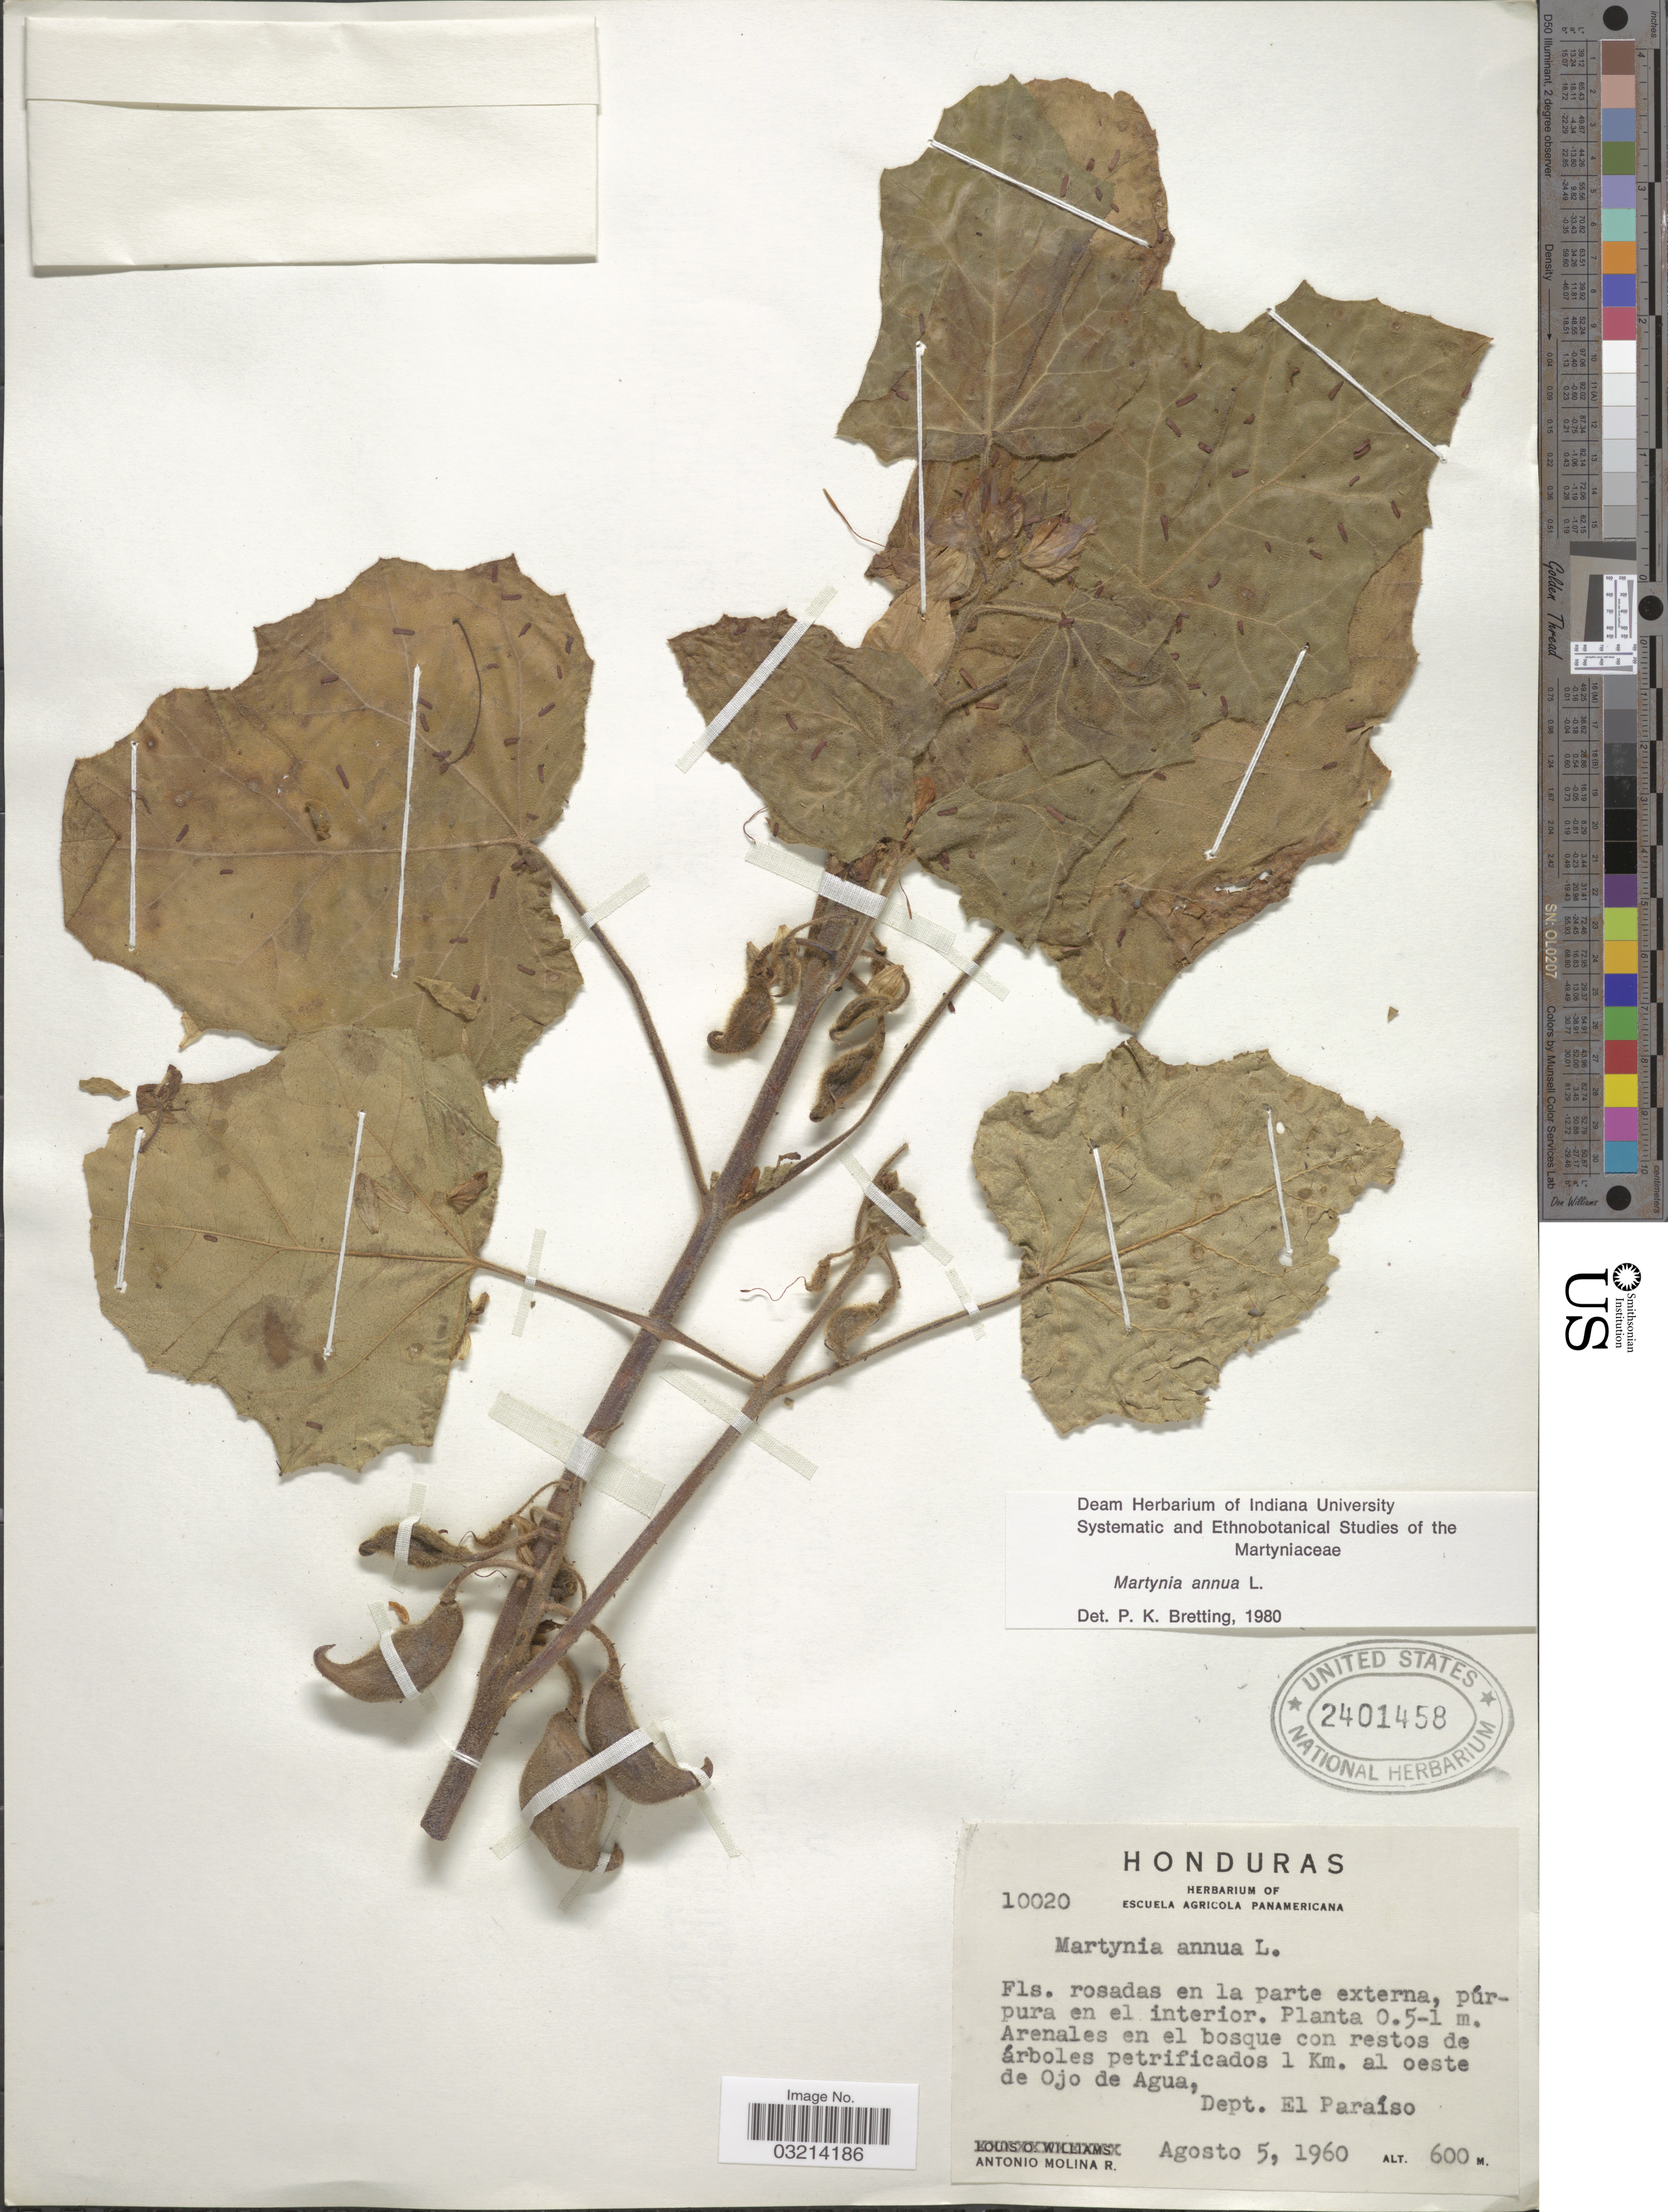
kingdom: Plantae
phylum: Tracheophyta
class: Magnoliopsida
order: Lamiales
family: Martyniaceae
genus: Martynia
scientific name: Martynia annua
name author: L.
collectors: A. Molina R.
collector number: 10020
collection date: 1960-08-05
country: Honduras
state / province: El Paraíso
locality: Arenales en el bosque con restos de árboles petrificados 1 Km. al oeste de Ojo de Agua. Dept. El Paraíso.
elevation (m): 600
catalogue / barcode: US 2401458